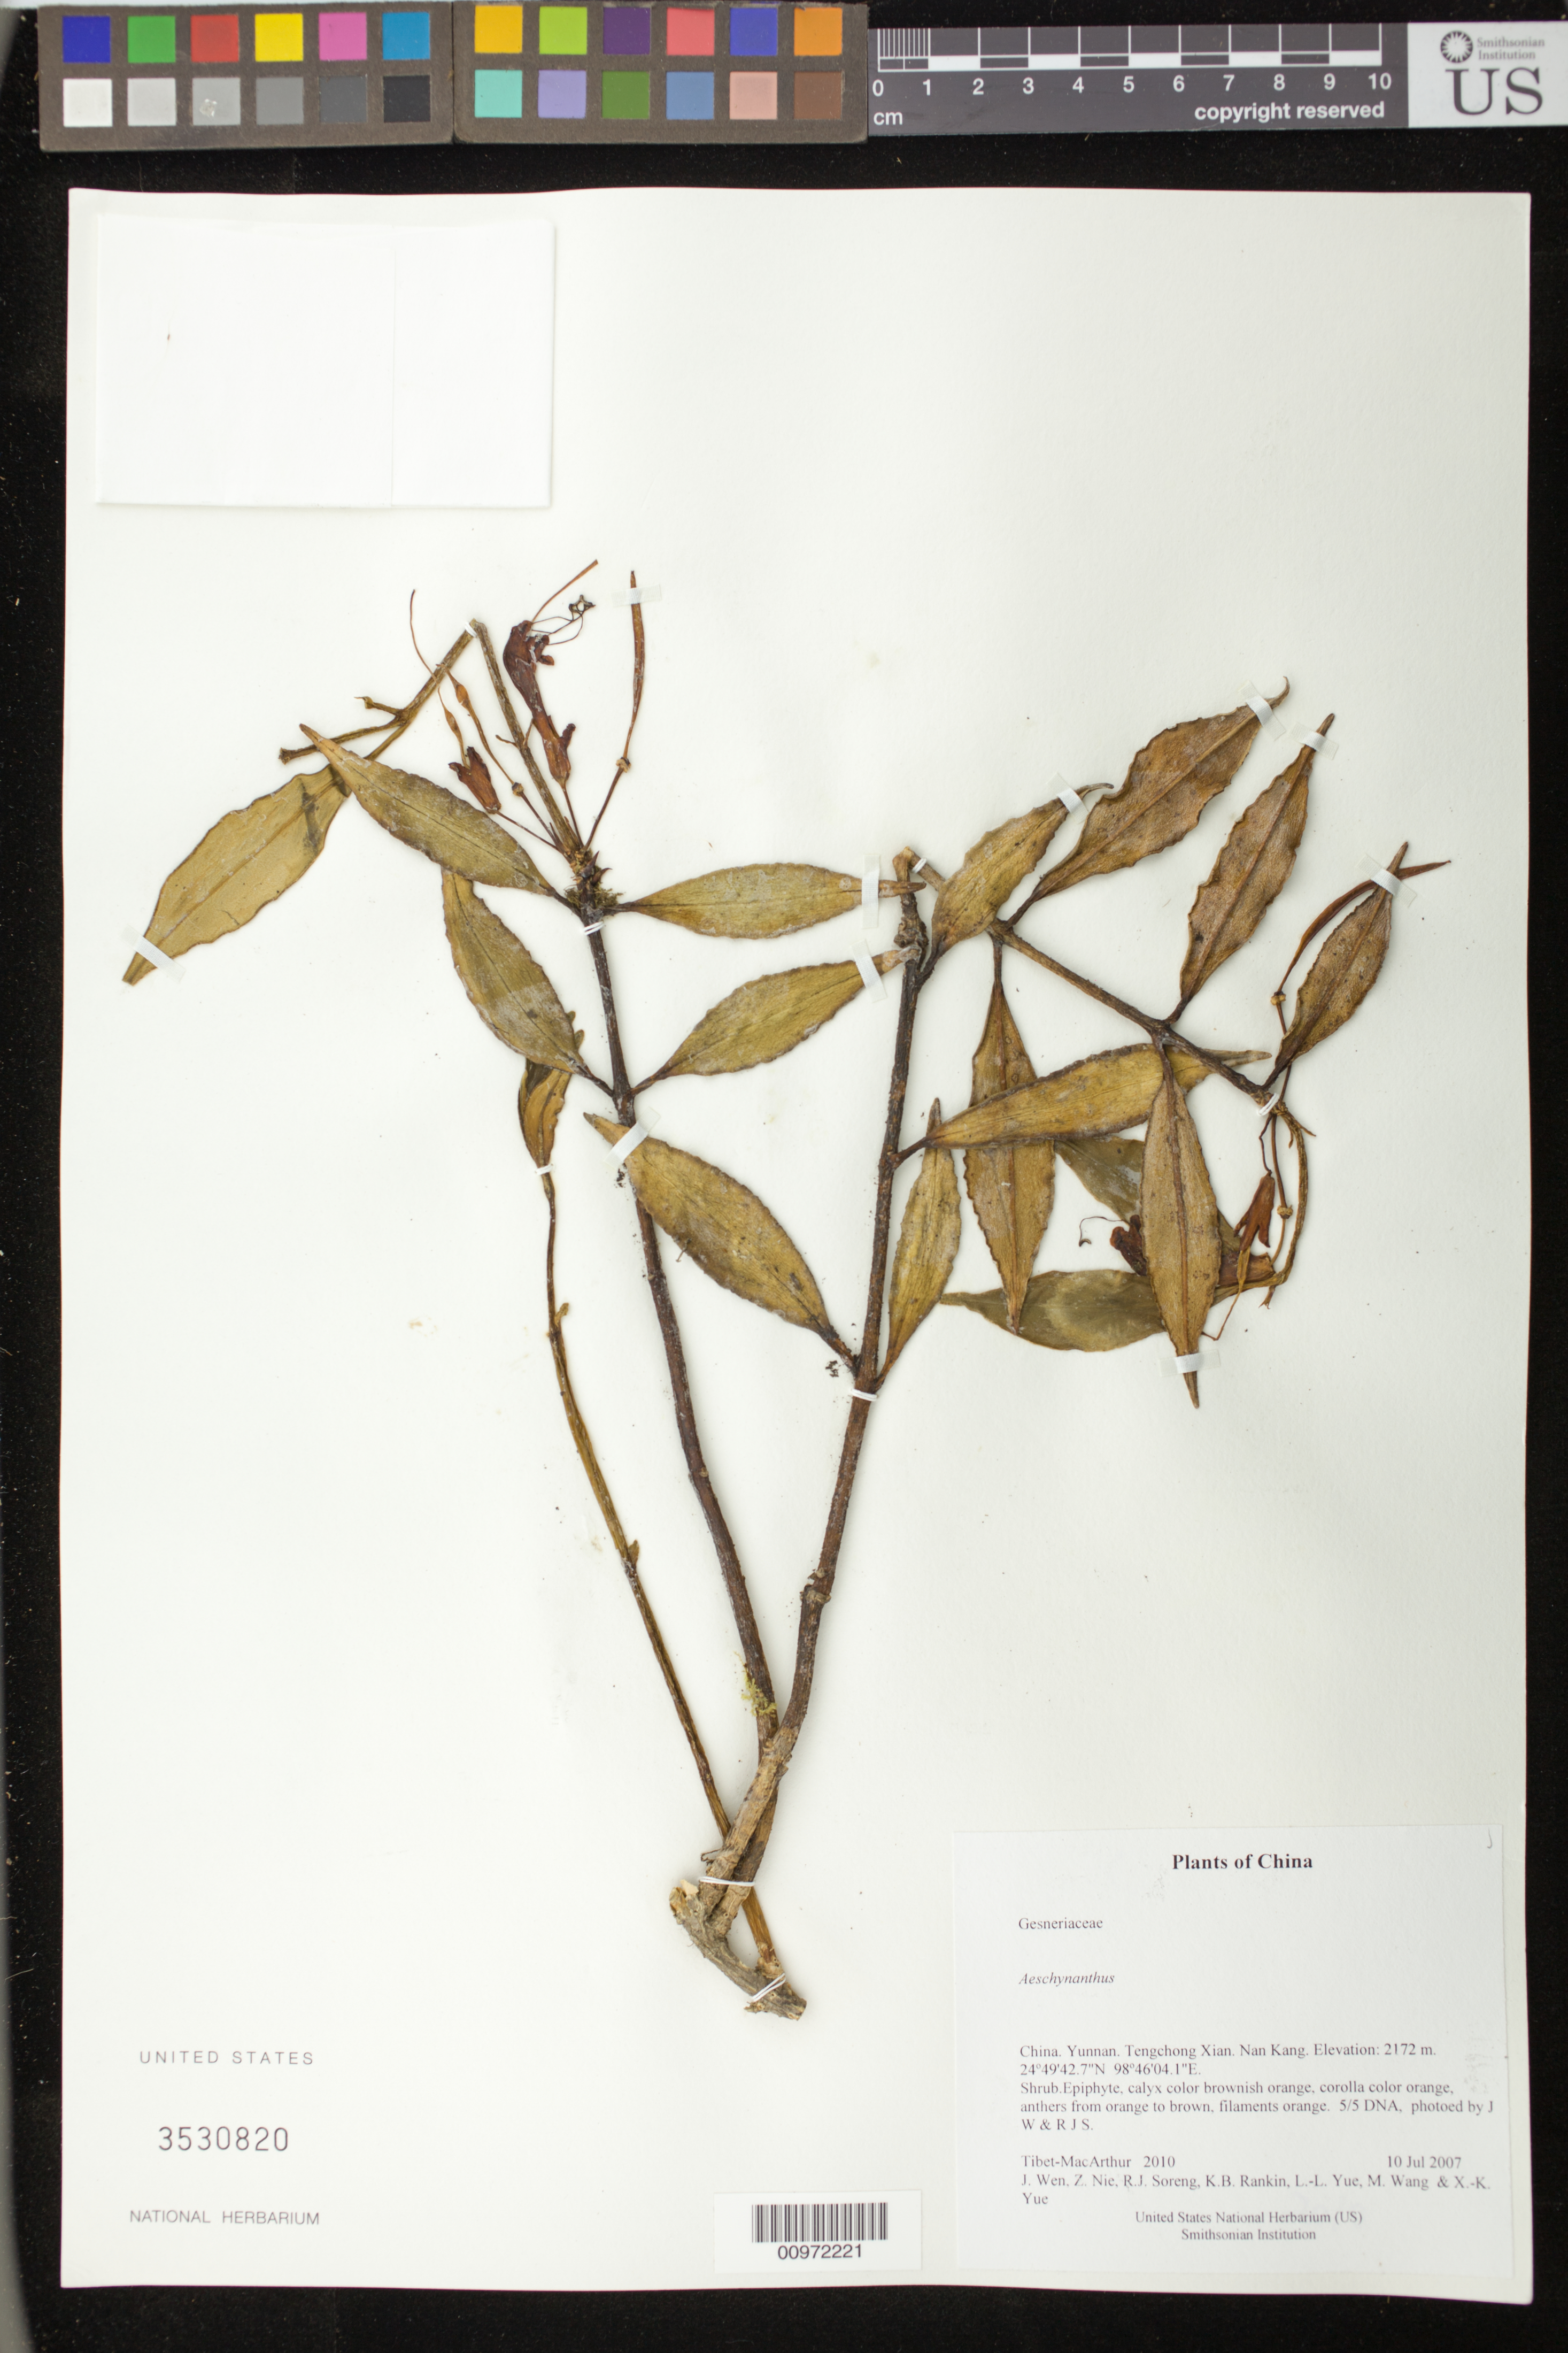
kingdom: Plantae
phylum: Tracheophyta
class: Magnoliopsida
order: Lamiales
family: Gesneriaceae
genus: Aeschynanthus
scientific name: Aeschynanthus sp.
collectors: Tibet-MacArthur, J. Wen, Z. Nie, R. J. Soreng, K. Rankin, L. Yue, M. Wang & X. Yue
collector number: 2010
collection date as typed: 10 Jul 2007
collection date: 2007-07-10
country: China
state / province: Yunnan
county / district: Tengchong Xian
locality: Nan Kang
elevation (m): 2172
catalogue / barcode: US 3530820